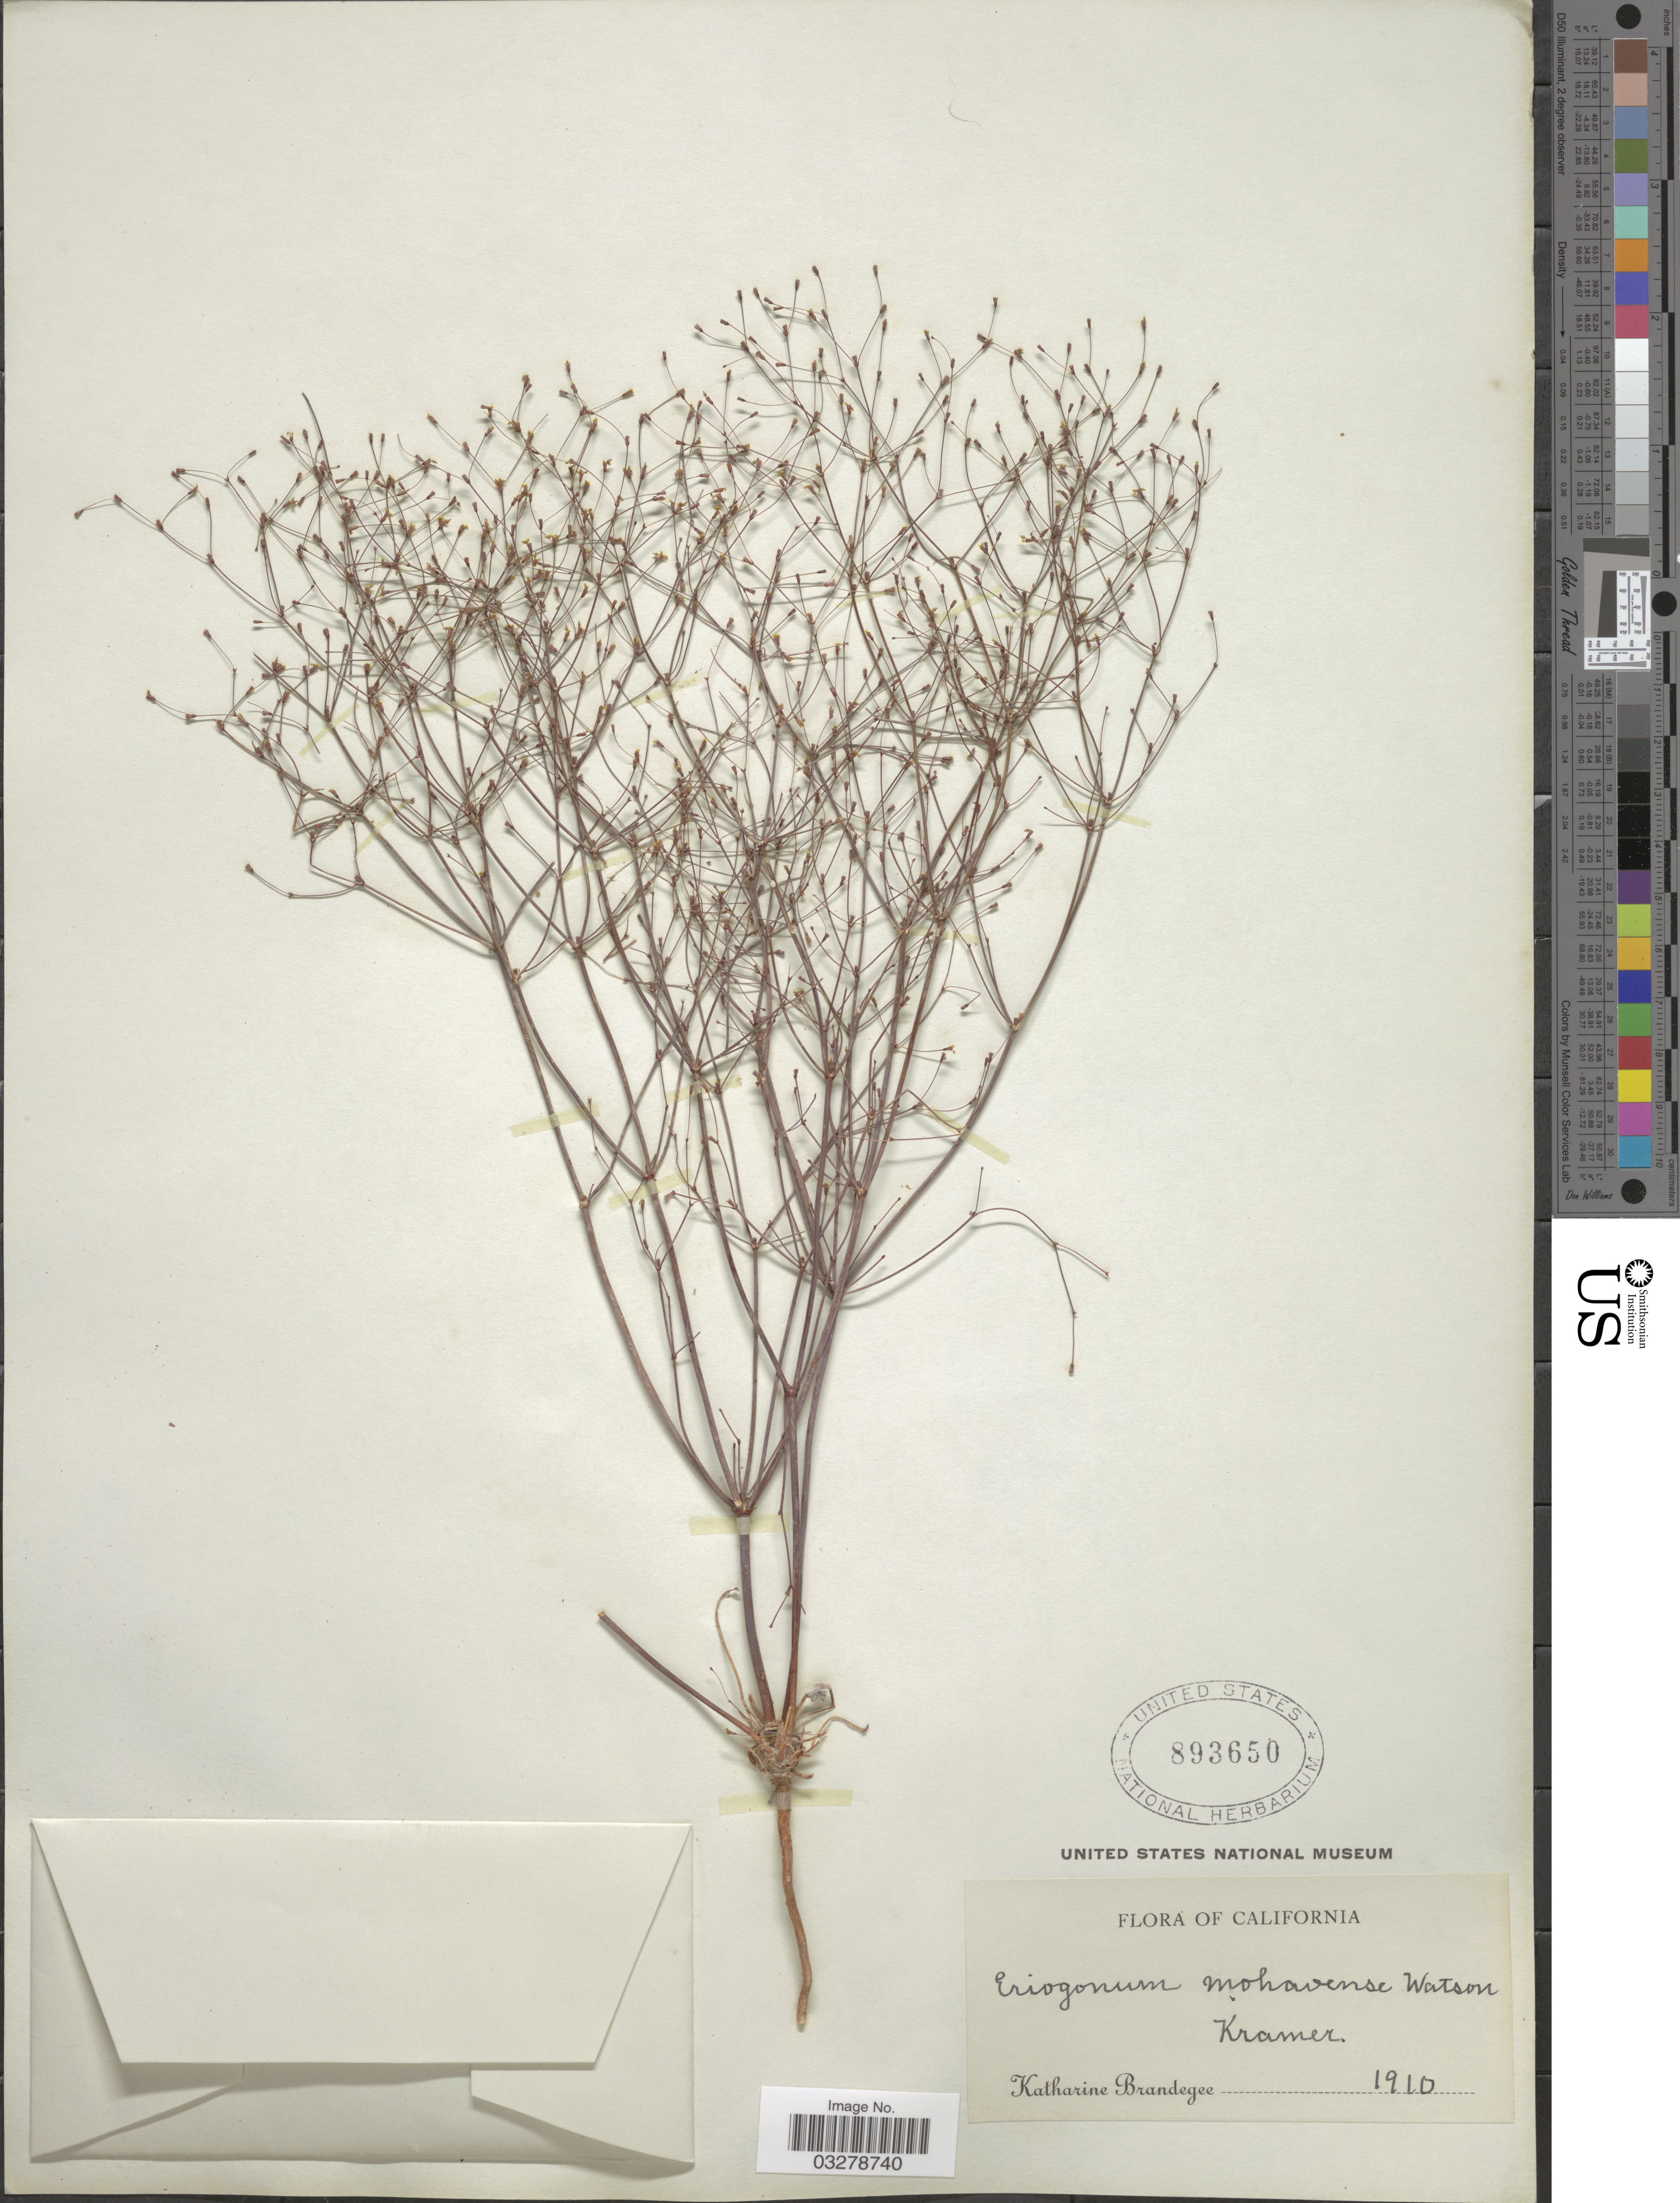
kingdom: Plantae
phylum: Tracheophyta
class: Magnoliopsida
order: Caryophyllales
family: Polygonaceae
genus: Eriogonum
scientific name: Eriogonum mohavense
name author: S. Watson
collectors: M. K. Brandegee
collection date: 1910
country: United States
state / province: California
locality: Kramer.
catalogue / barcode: US 893650